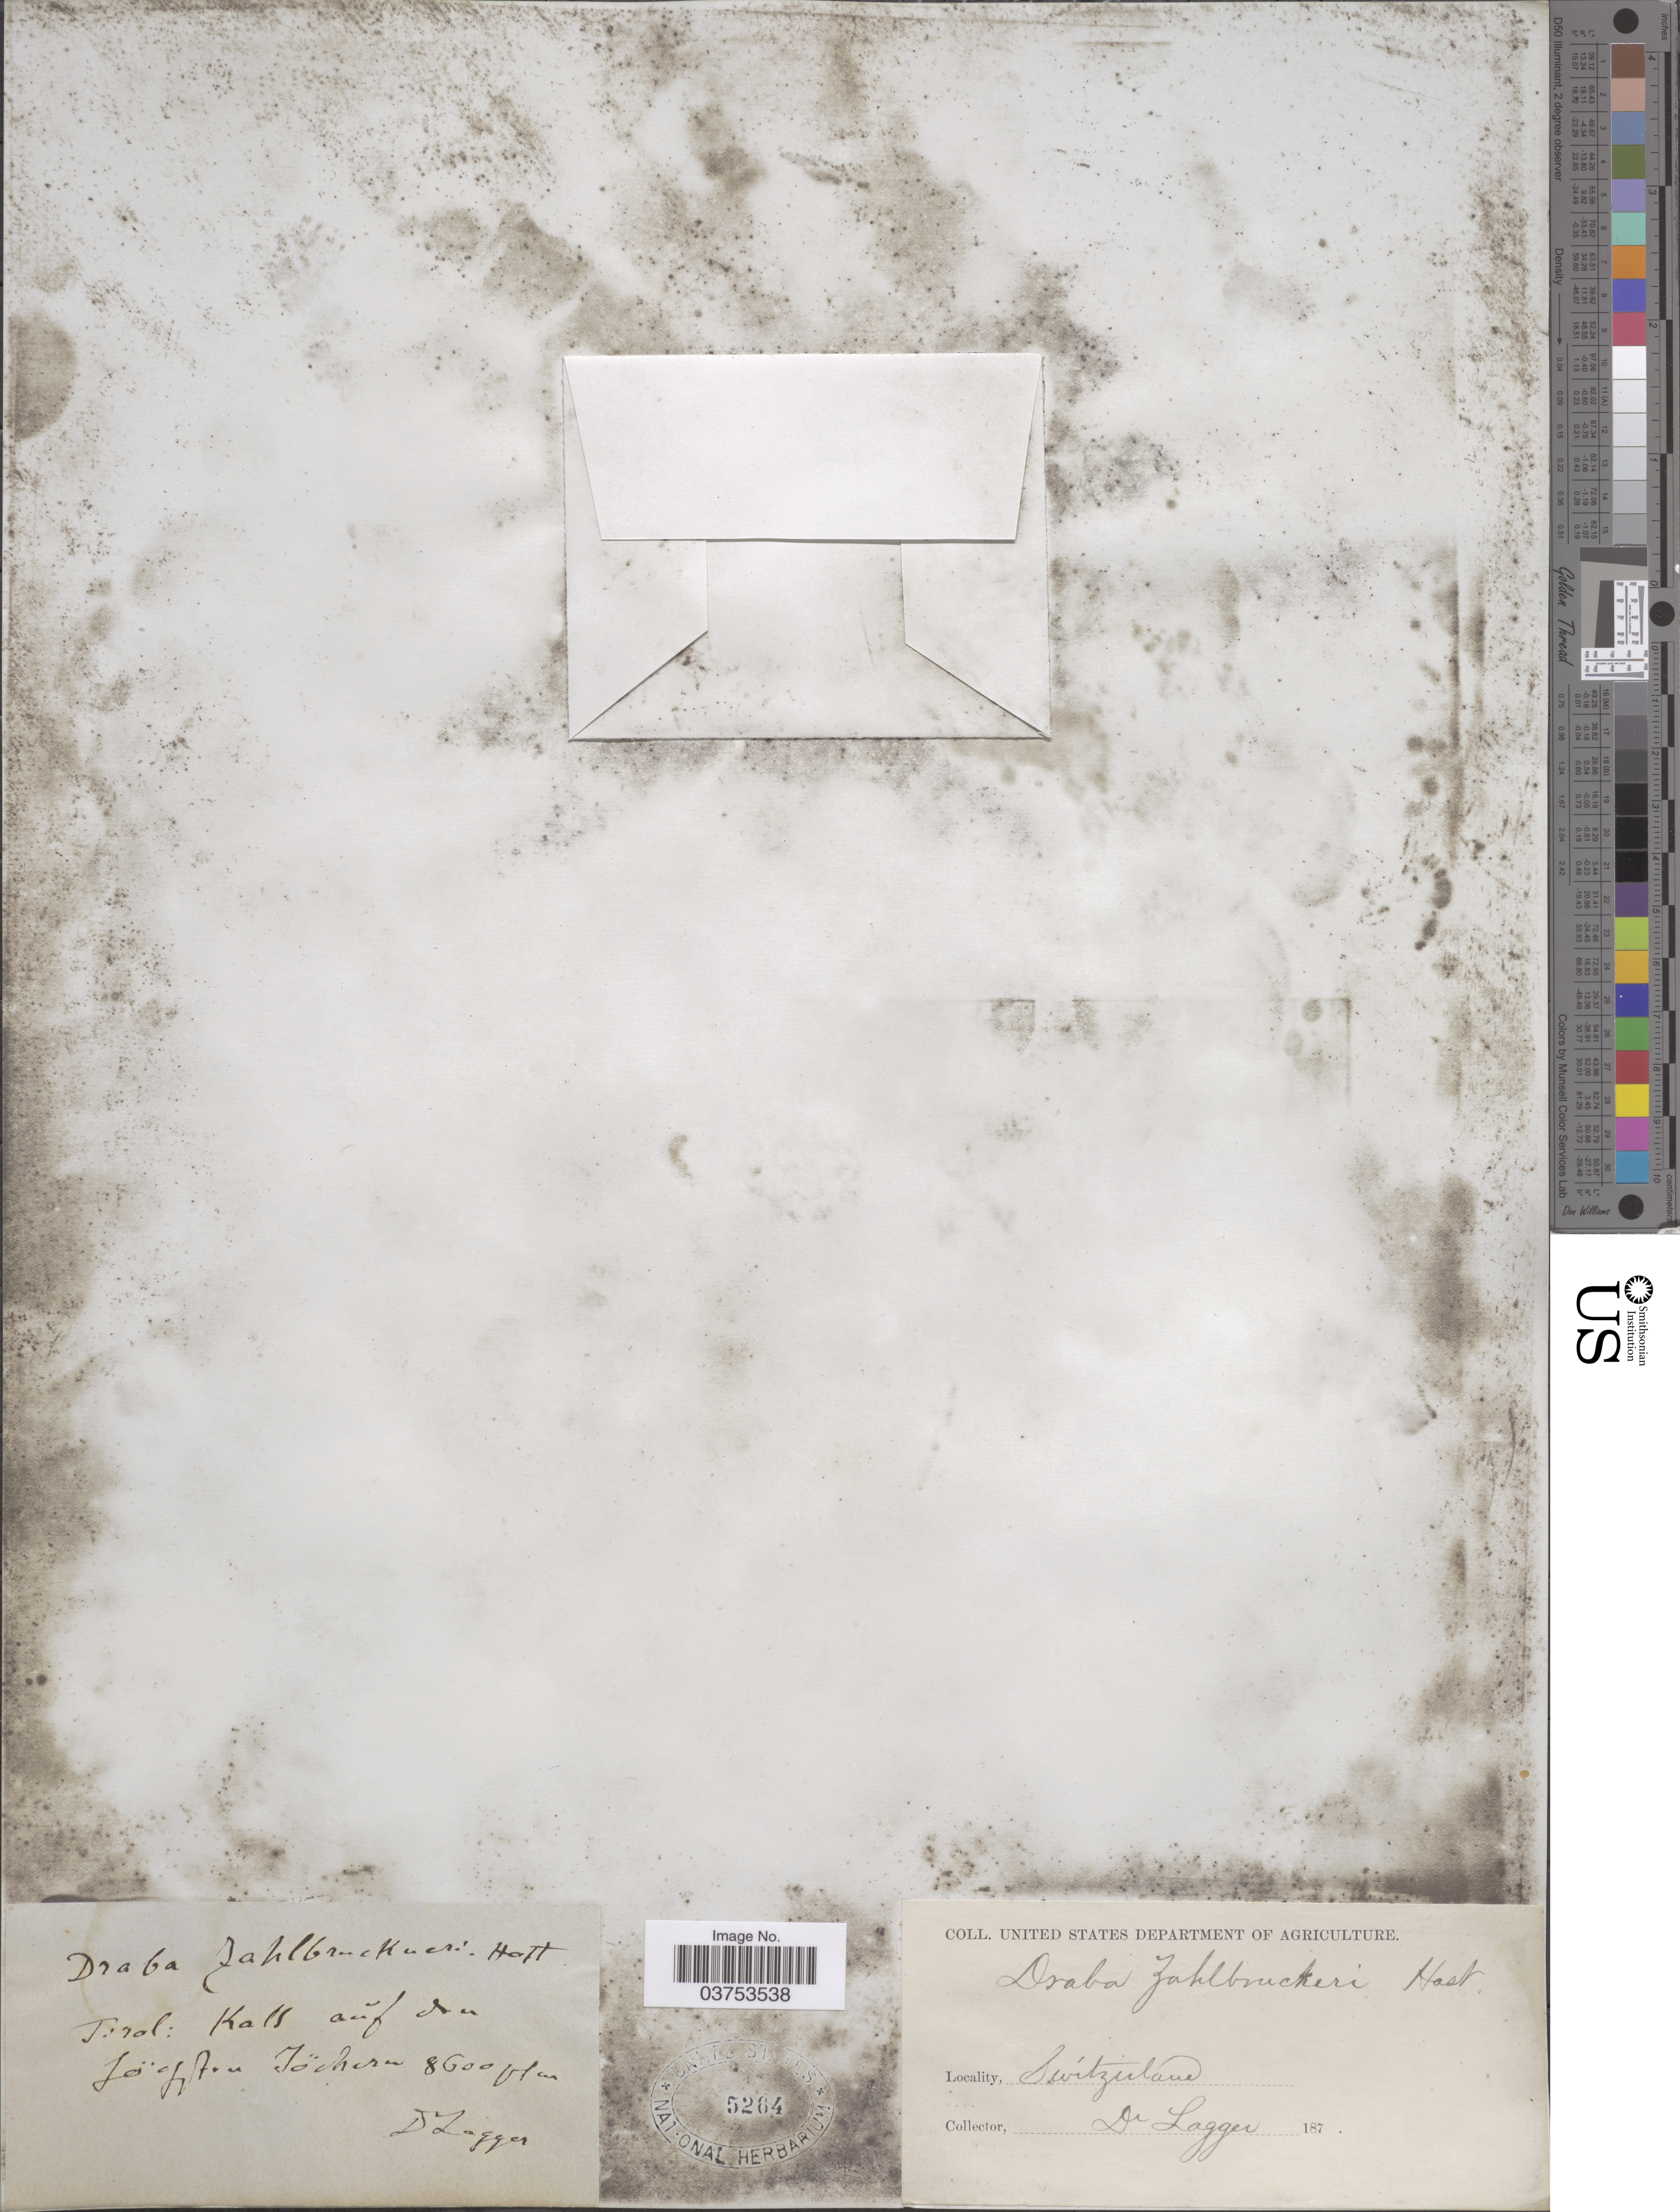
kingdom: Plantae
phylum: Tracheophyta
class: Magnoliopsida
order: Brassicales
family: Brassicaceae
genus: Draba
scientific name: Draba zahlbruckneri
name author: Host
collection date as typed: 187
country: Austria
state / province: Tirol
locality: Tirol: Kals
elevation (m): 2621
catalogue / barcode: US 5264